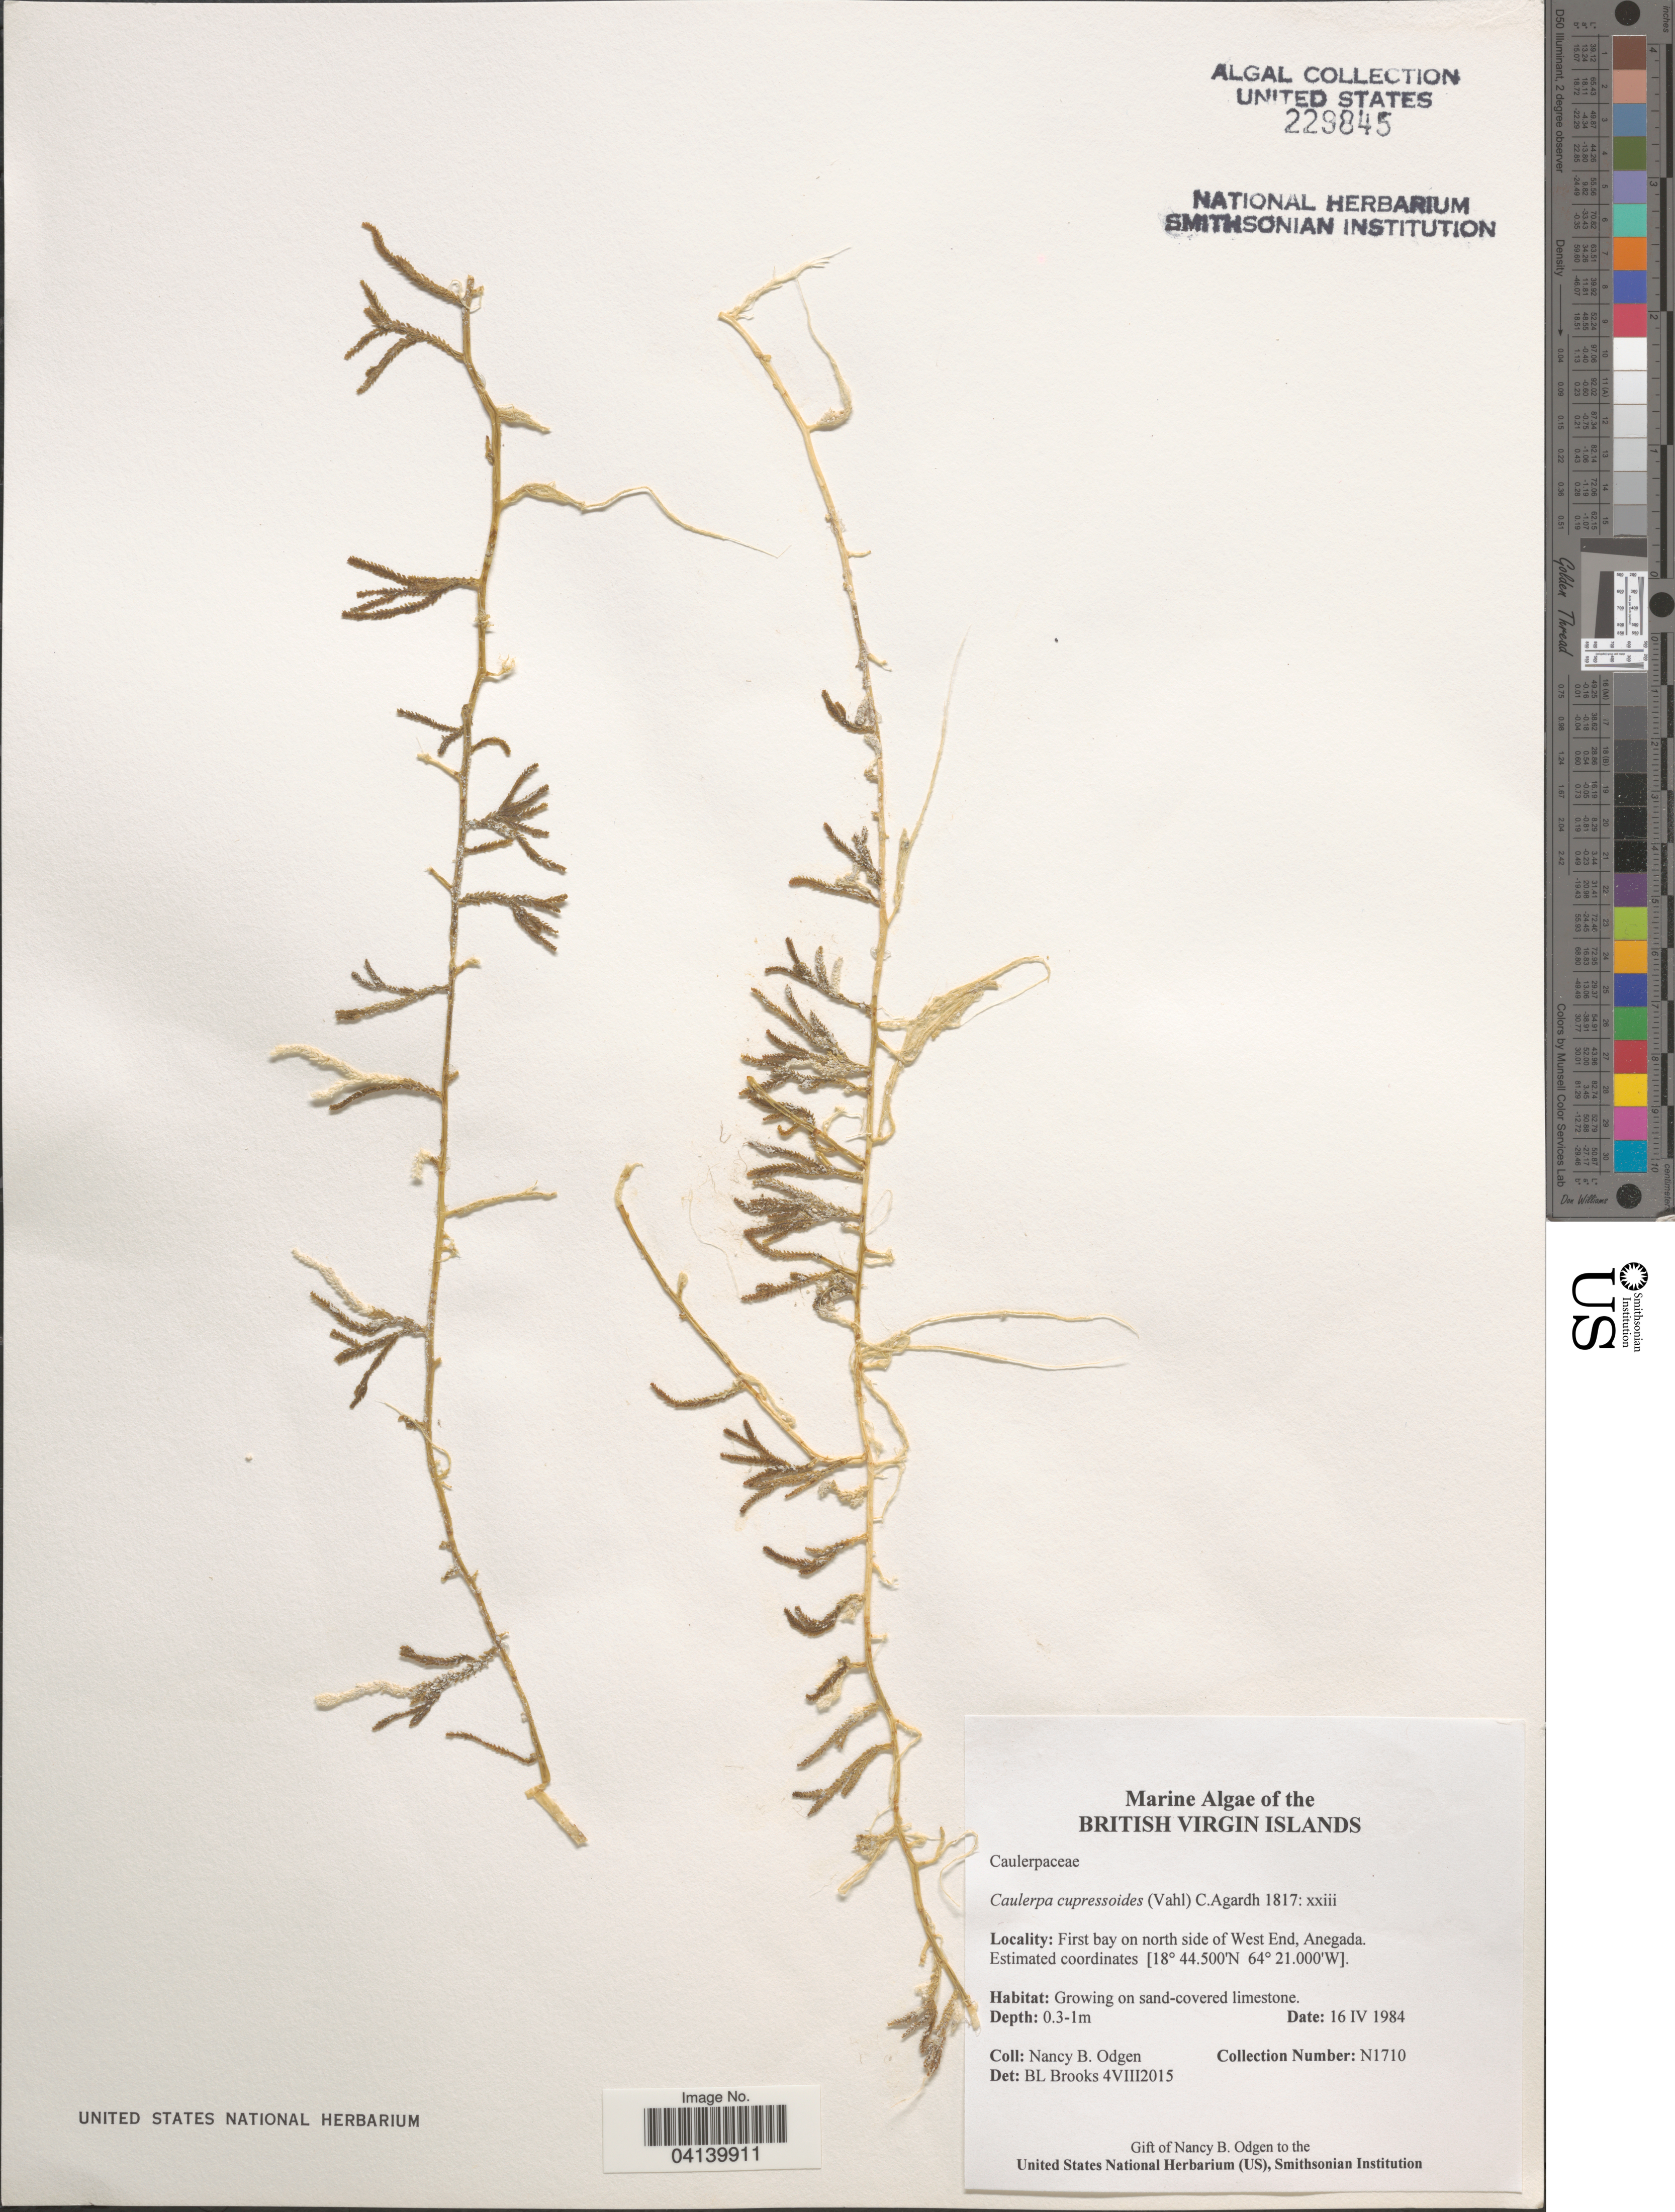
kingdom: Plantae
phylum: Chlorophyta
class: Ulvophyceae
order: Bryopsidales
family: Caulerpaceae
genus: Caulerpa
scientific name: Caulerpa cupressoides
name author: (Vahl) C. Agardh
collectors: N. Odgen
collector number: N1710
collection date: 1984-04-16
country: British Virgin Islands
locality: First bay on north side of West End, Anegada.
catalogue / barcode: US 229845